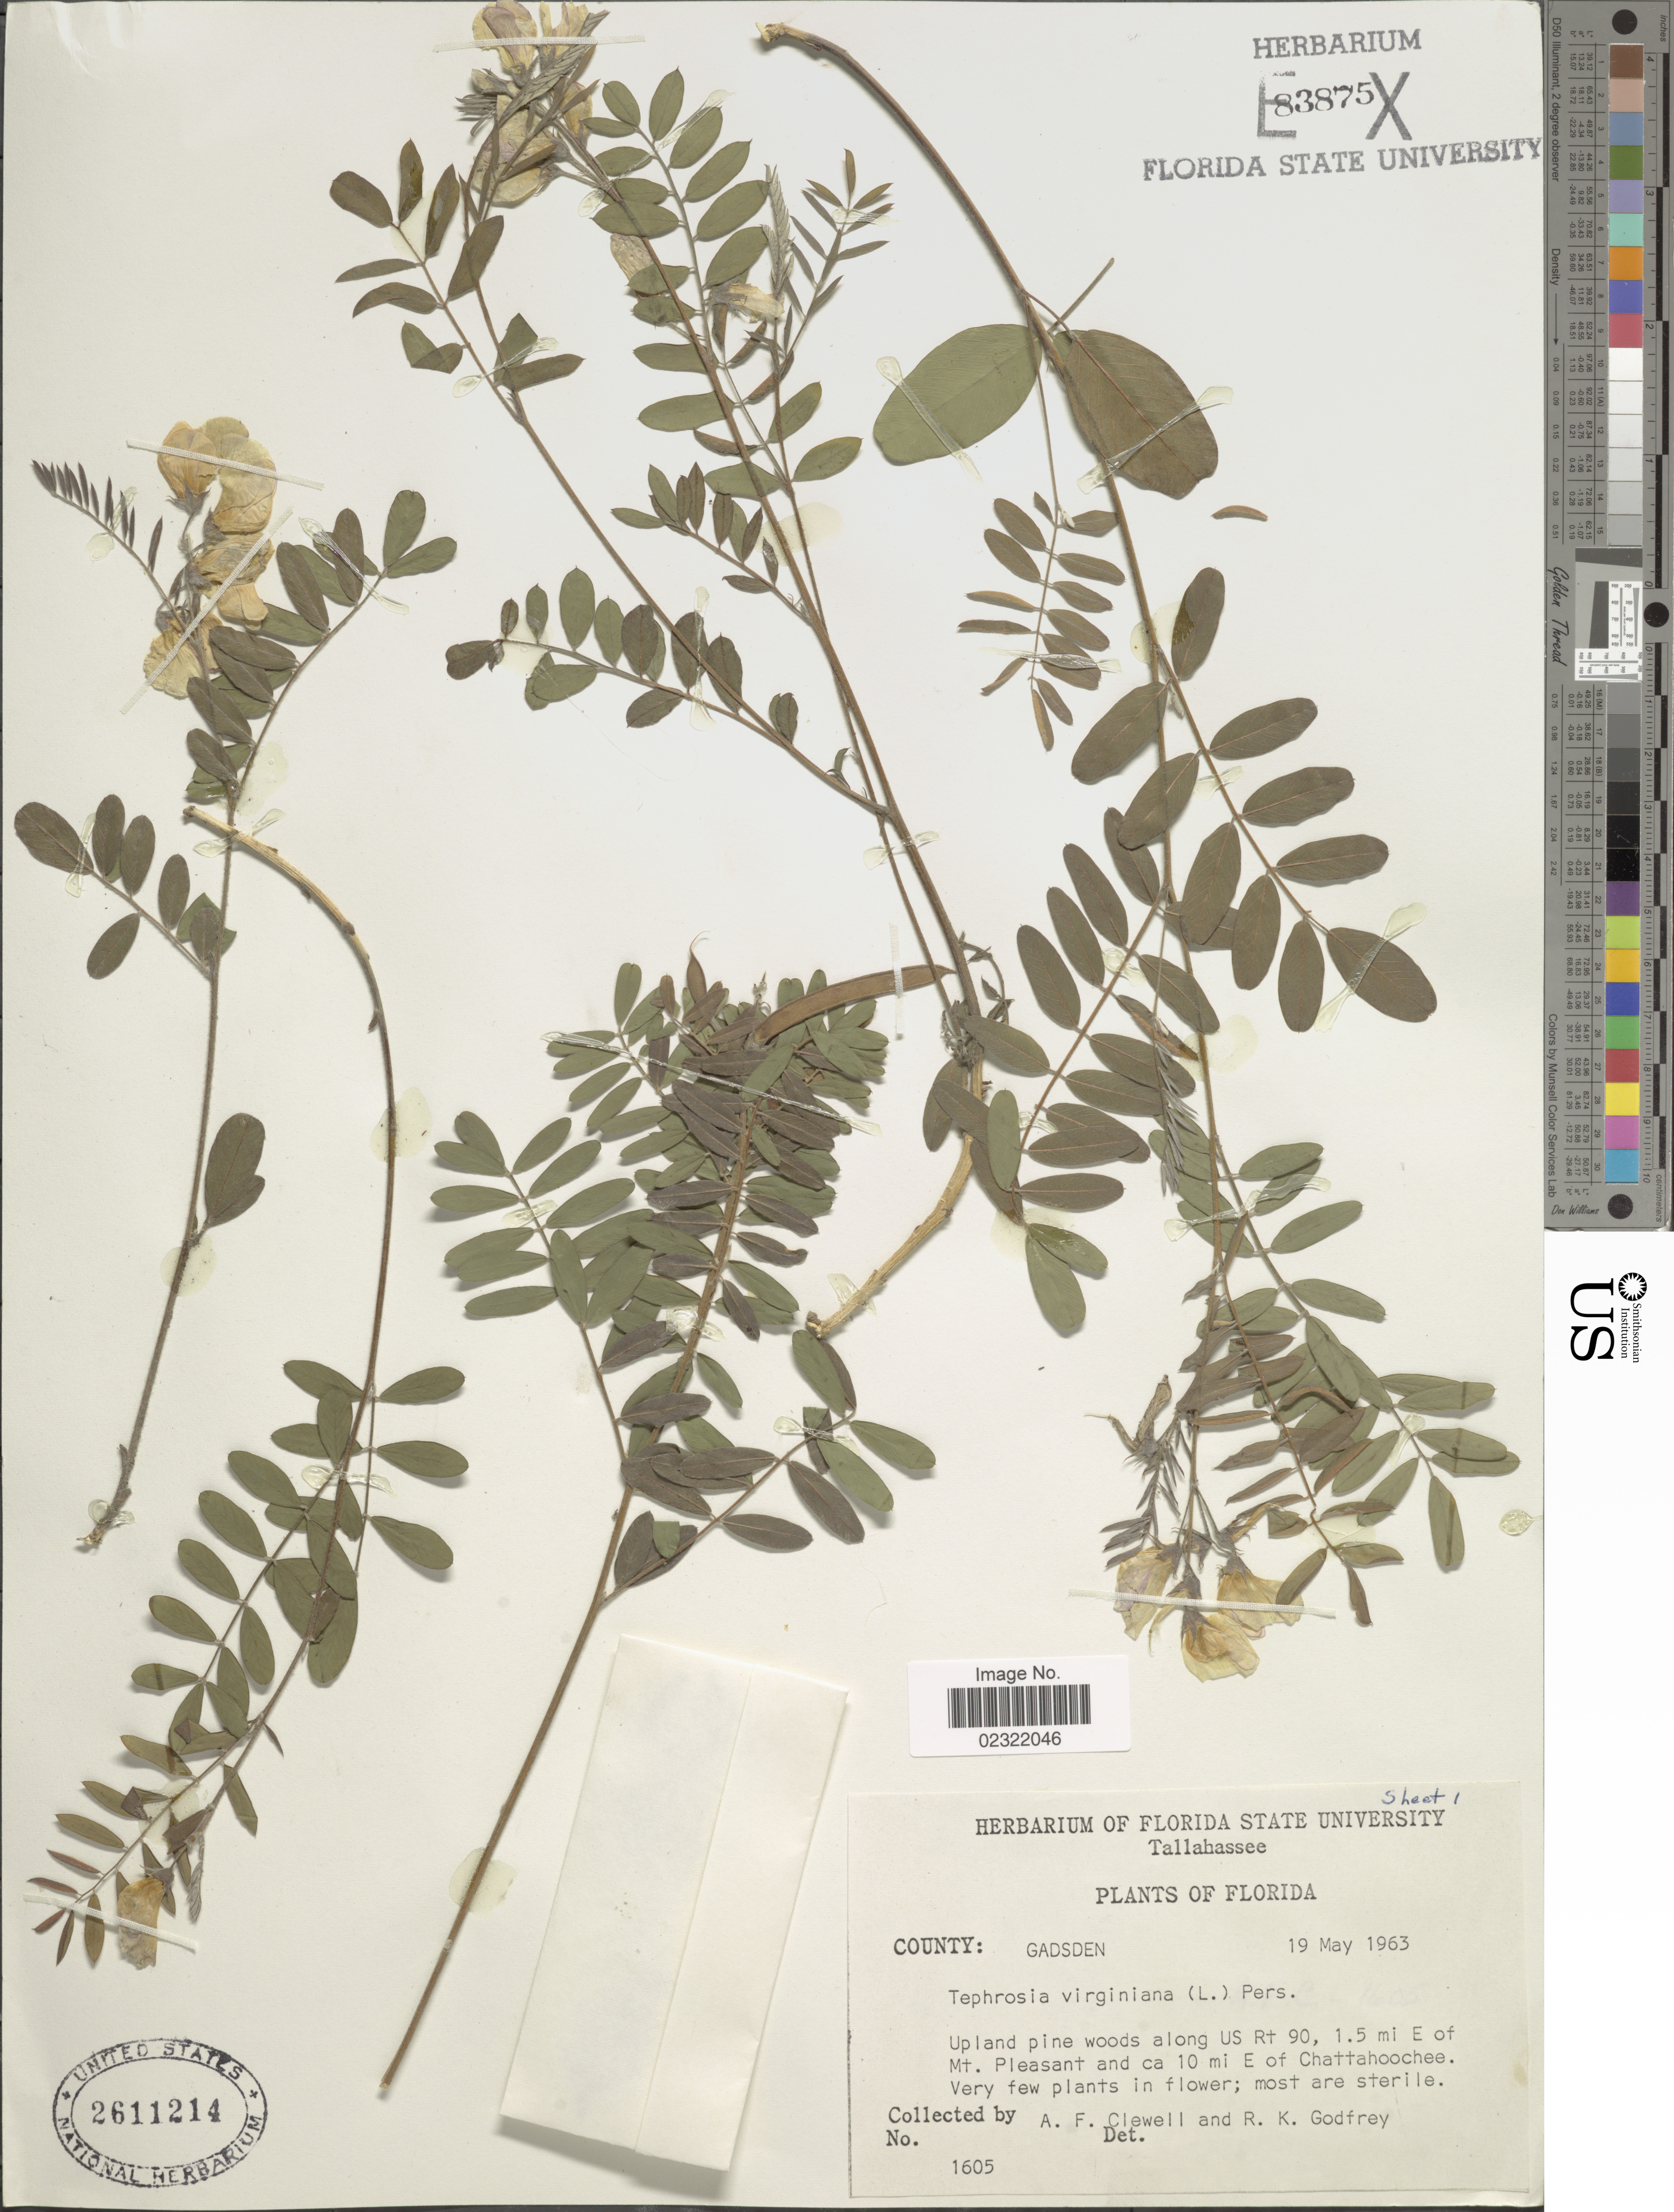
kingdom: Plantae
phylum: Tracheophyta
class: Magnoliopsida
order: Fabales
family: Fabaceae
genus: Tephrosia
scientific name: Tephrosia virginiana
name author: (L.) Pers.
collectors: A. Clewell & R. K. Godfrey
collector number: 1605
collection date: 1963-05-19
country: United States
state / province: Florida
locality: Gadsden, Upland pine woods along US Rt 90, 1.5 mi E of Mt Pleasant and ca 10 mi E of Chattahoochee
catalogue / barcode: US 2611214